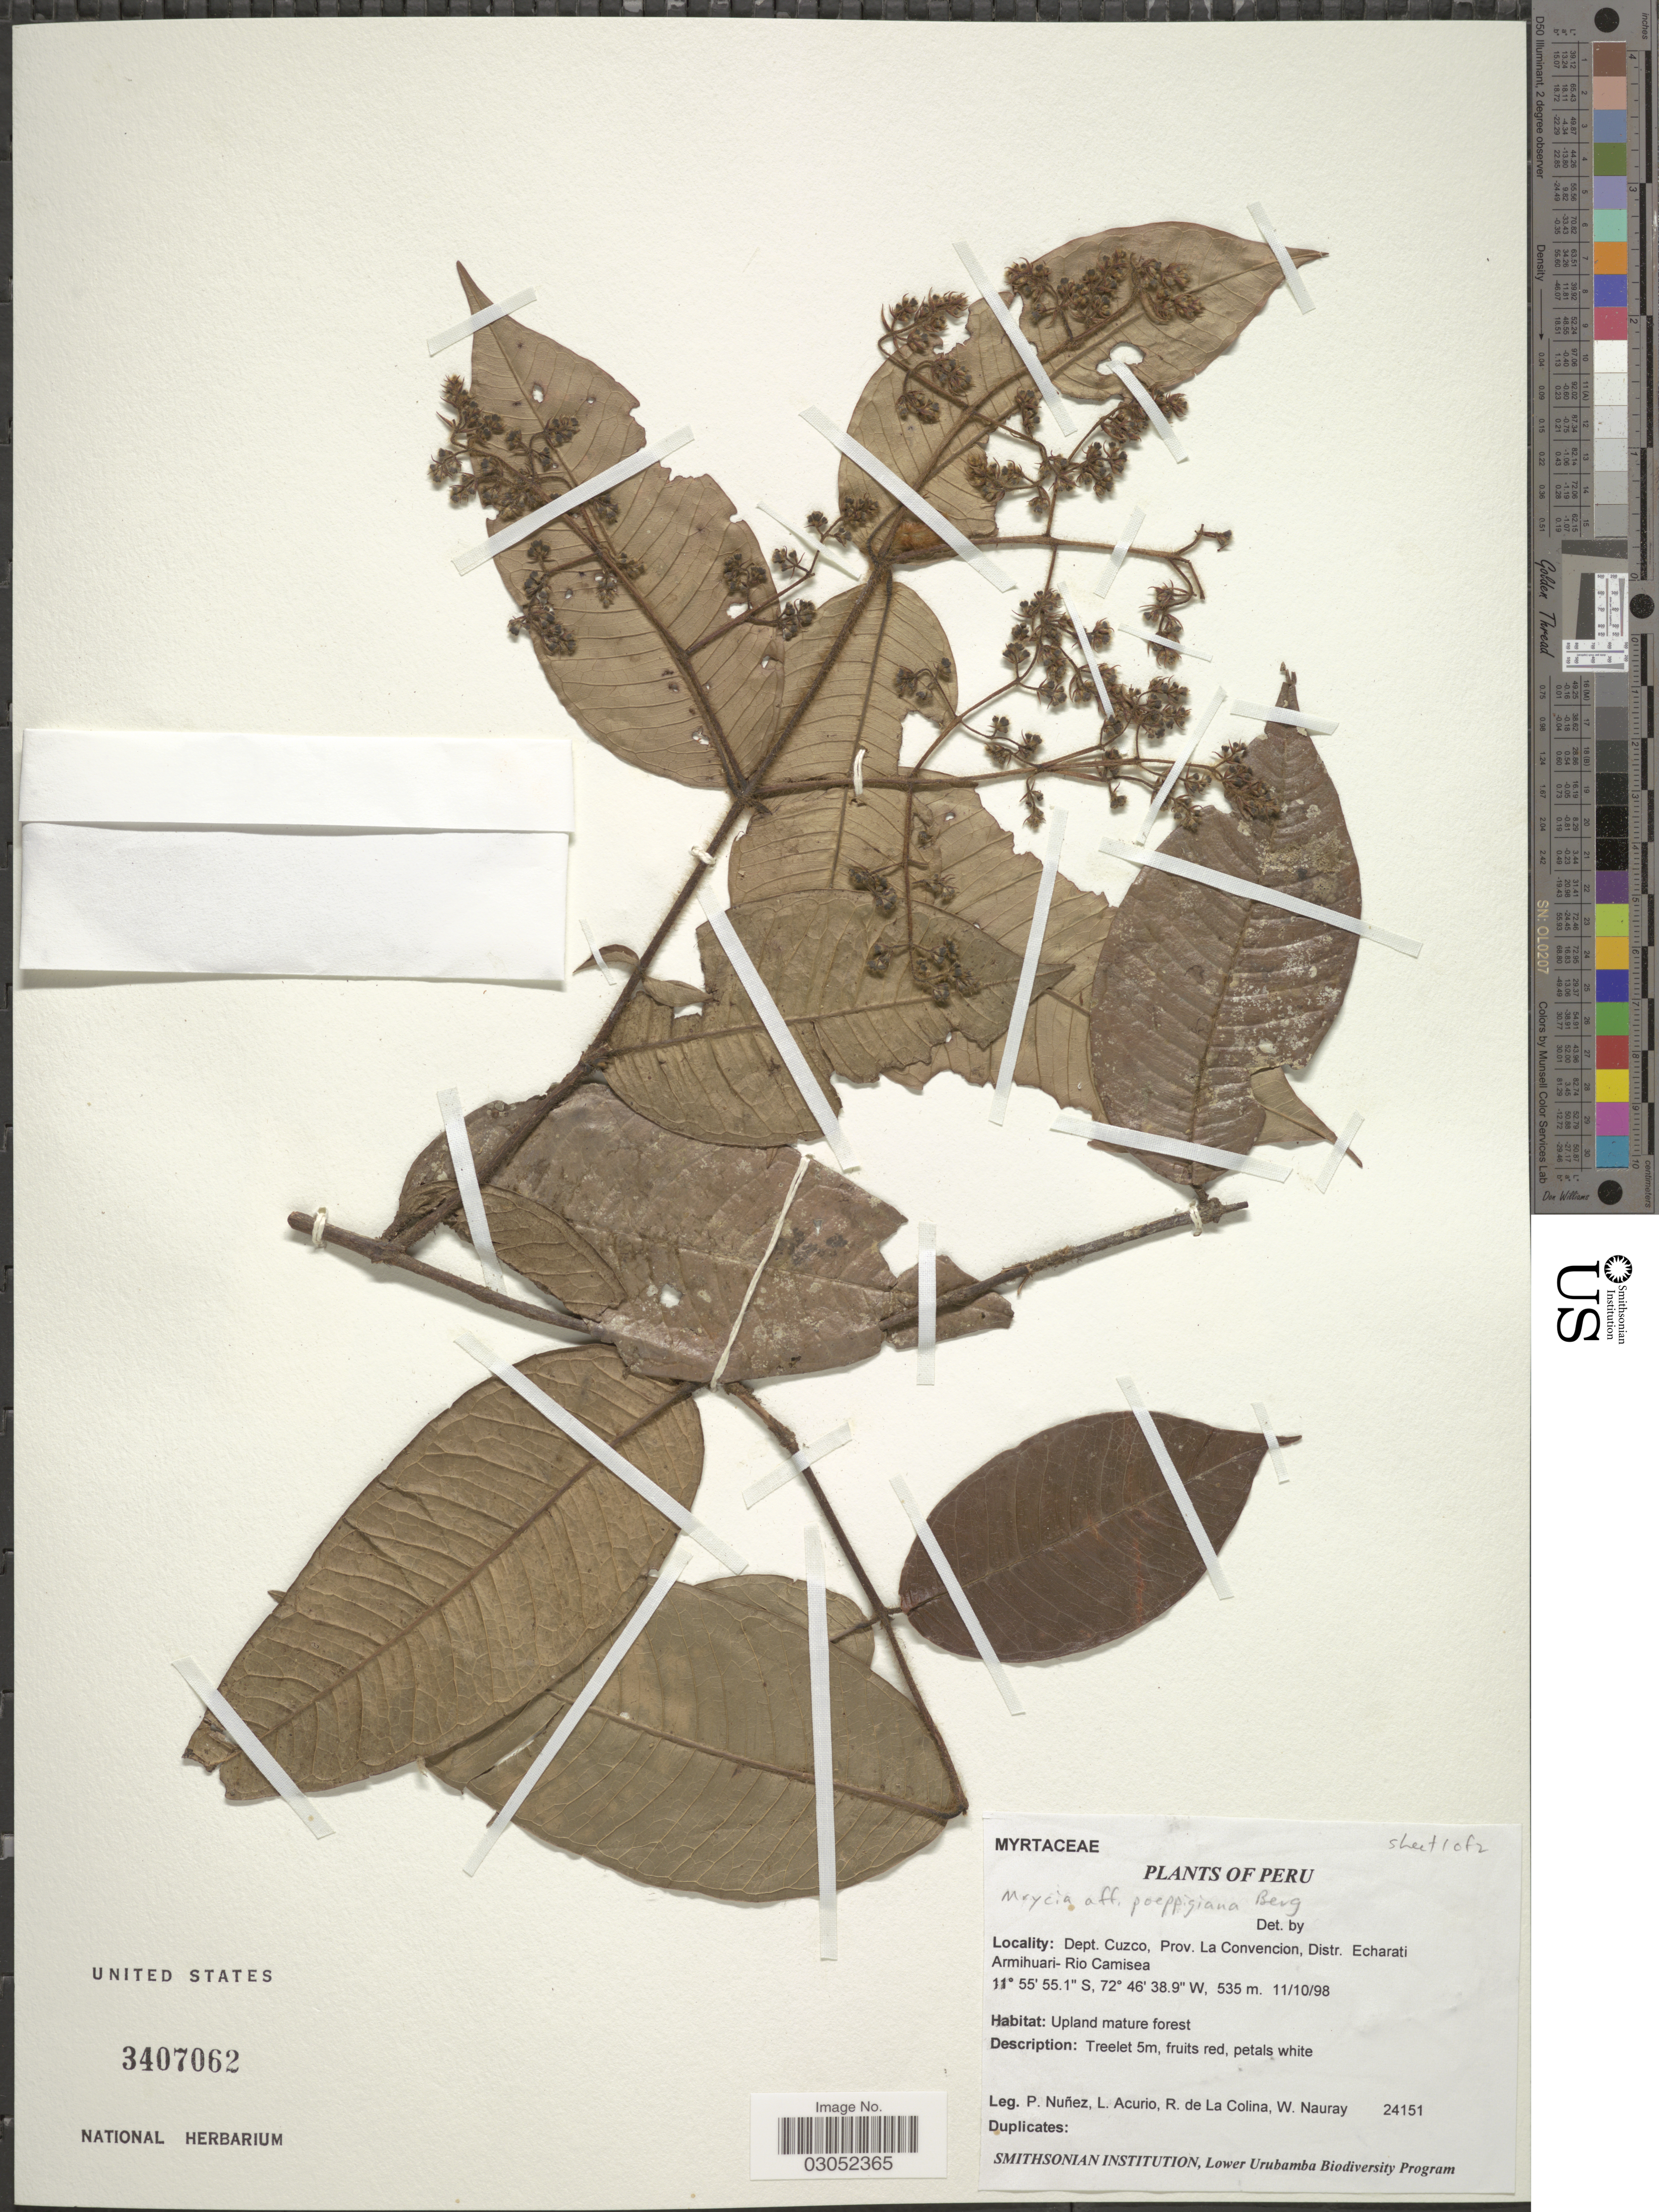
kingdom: Plantae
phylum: Tracheophyta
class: Magnoliopsida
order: Myrtales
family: Myrtaceae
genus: Myrcia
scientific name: Myrcia poeppigiana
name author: O. Berg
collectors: P. Nuñez V., L. Acurio, R. Colina & W. Nauray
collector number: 24151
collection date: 1998-10-11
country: Peru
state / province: Cusco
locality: Prov. La Convencion, Distr. Echarati Armihuari- Rio Camisea.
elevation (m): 535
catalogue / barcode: US 3407062